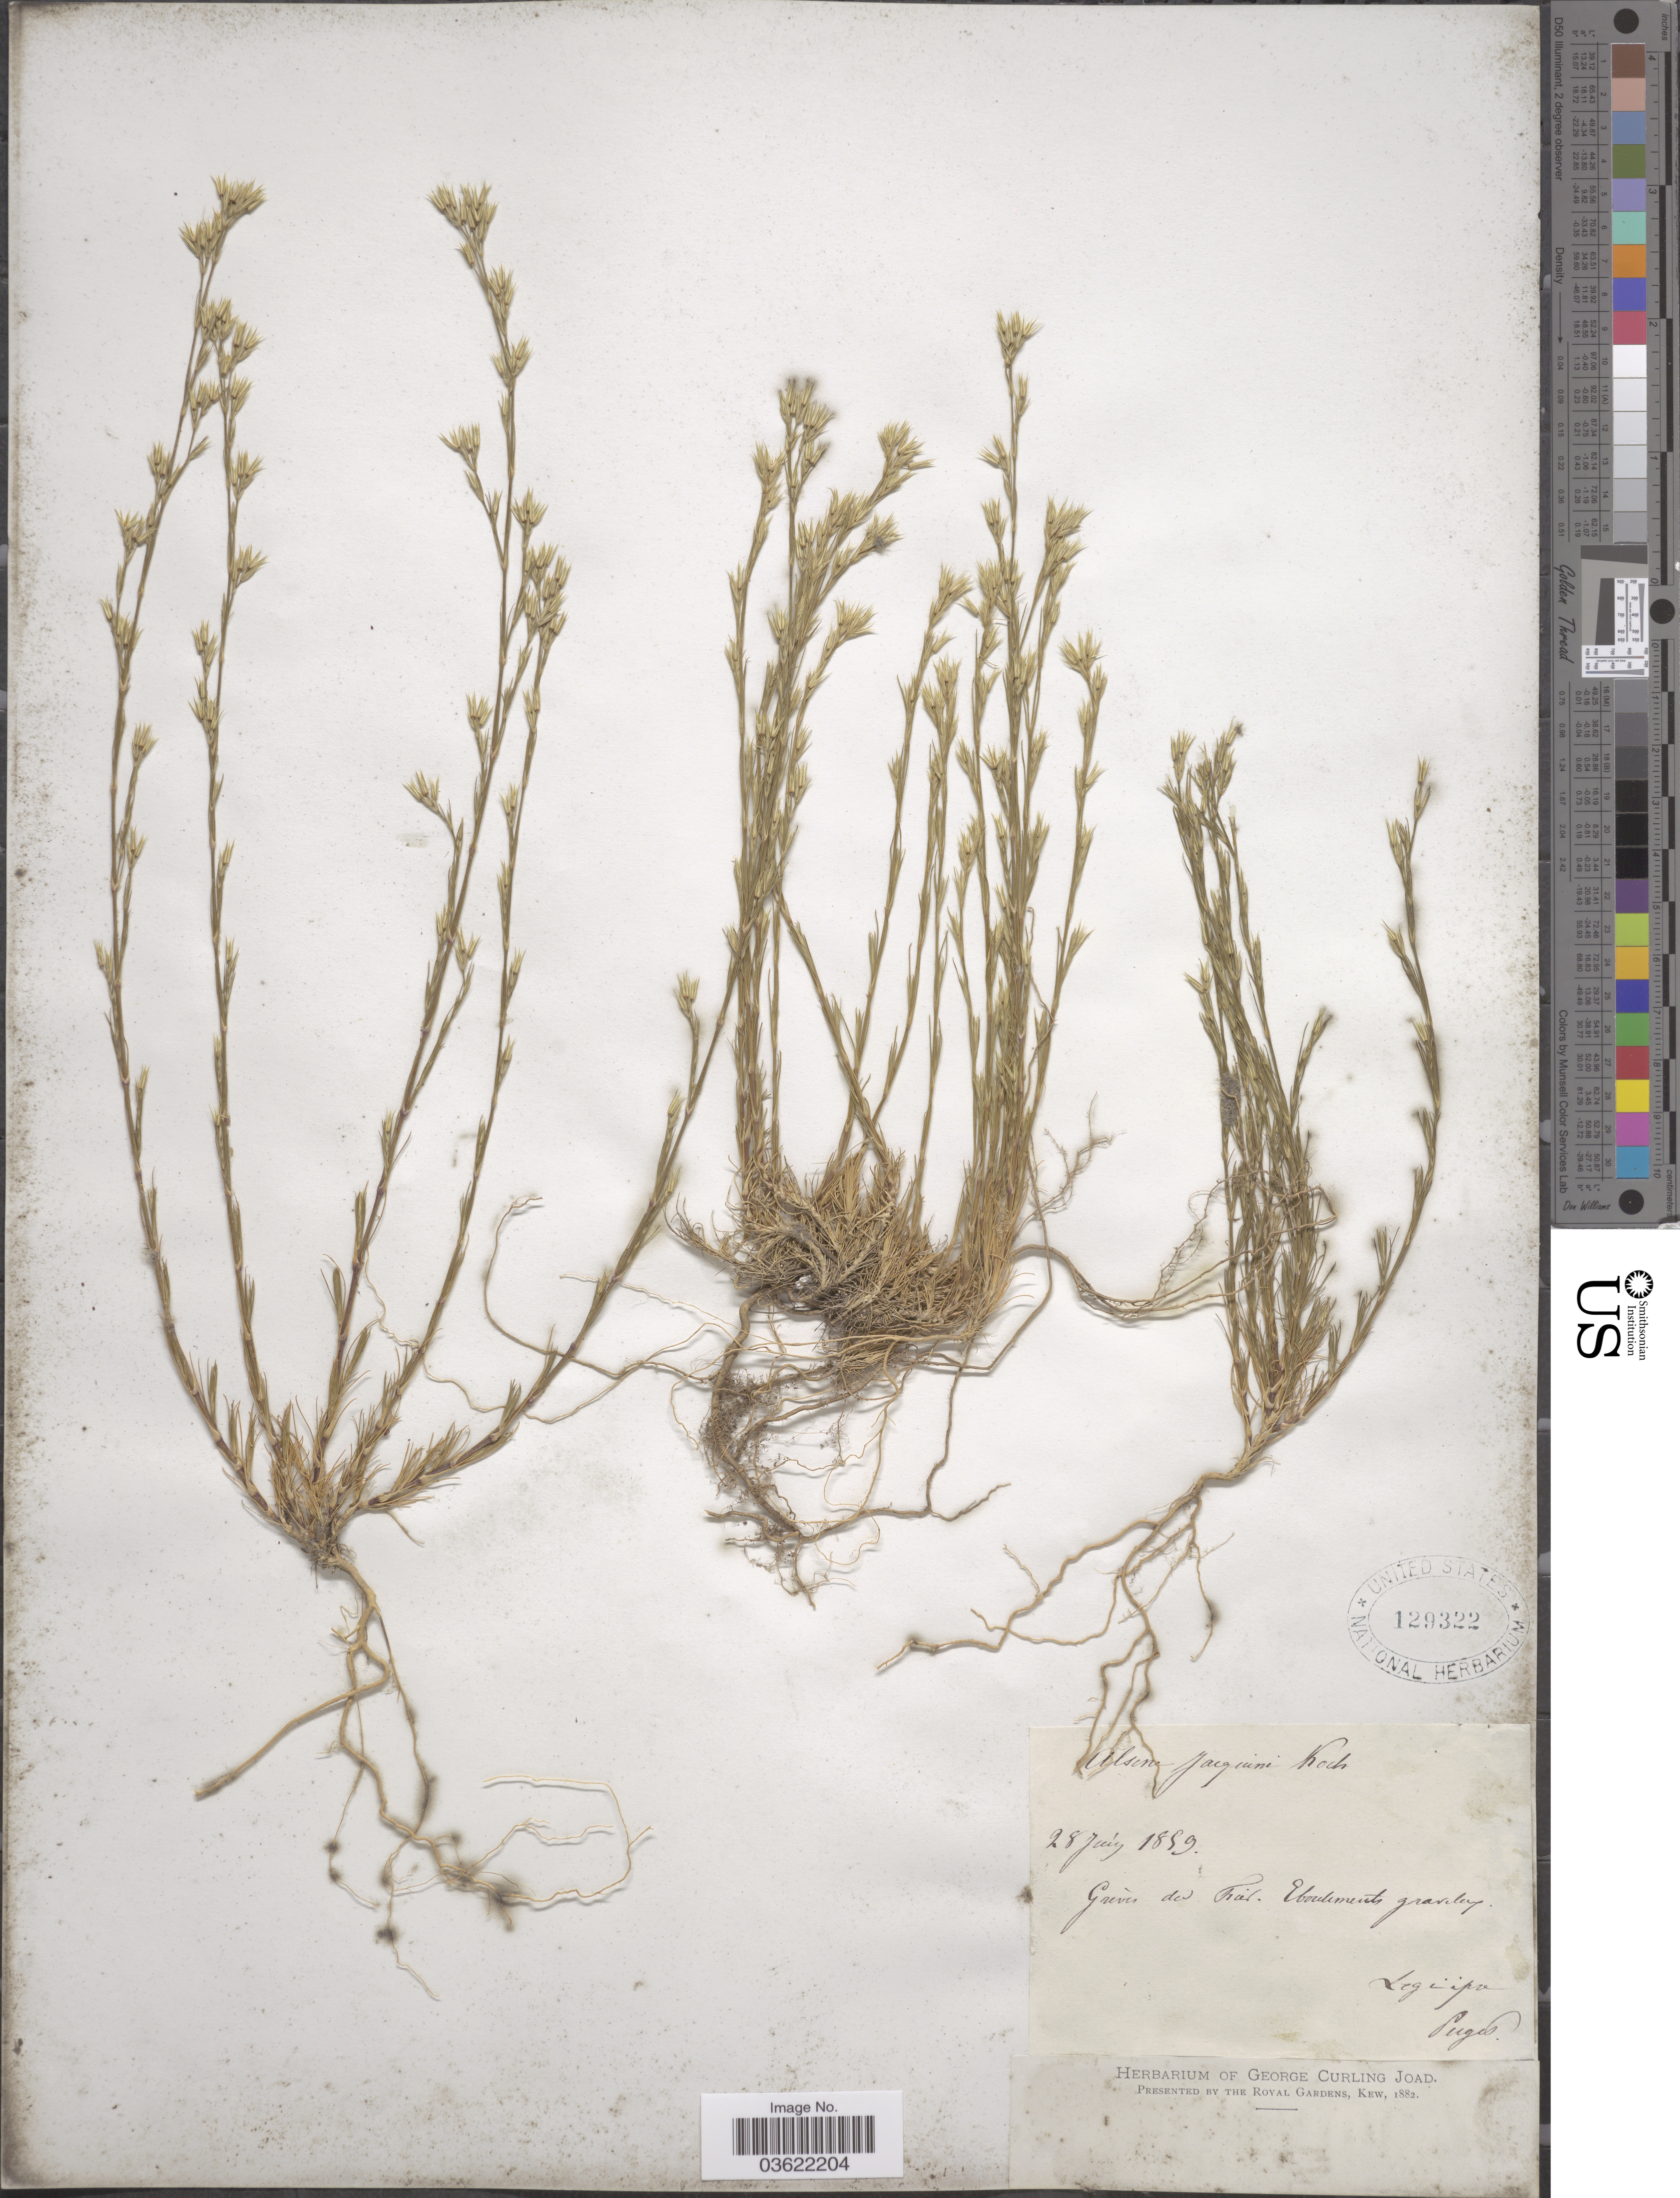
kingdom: Plantae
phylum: Tracheophyta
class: Magnoliopsida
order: Caryophyllales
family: Caryophyllaceae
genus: Arenaria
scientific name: Arenaria jacquiniana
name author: Koch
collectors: -. Puget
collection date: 1859-06-28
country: France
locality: Grèves du Fier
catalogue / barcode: US 129322